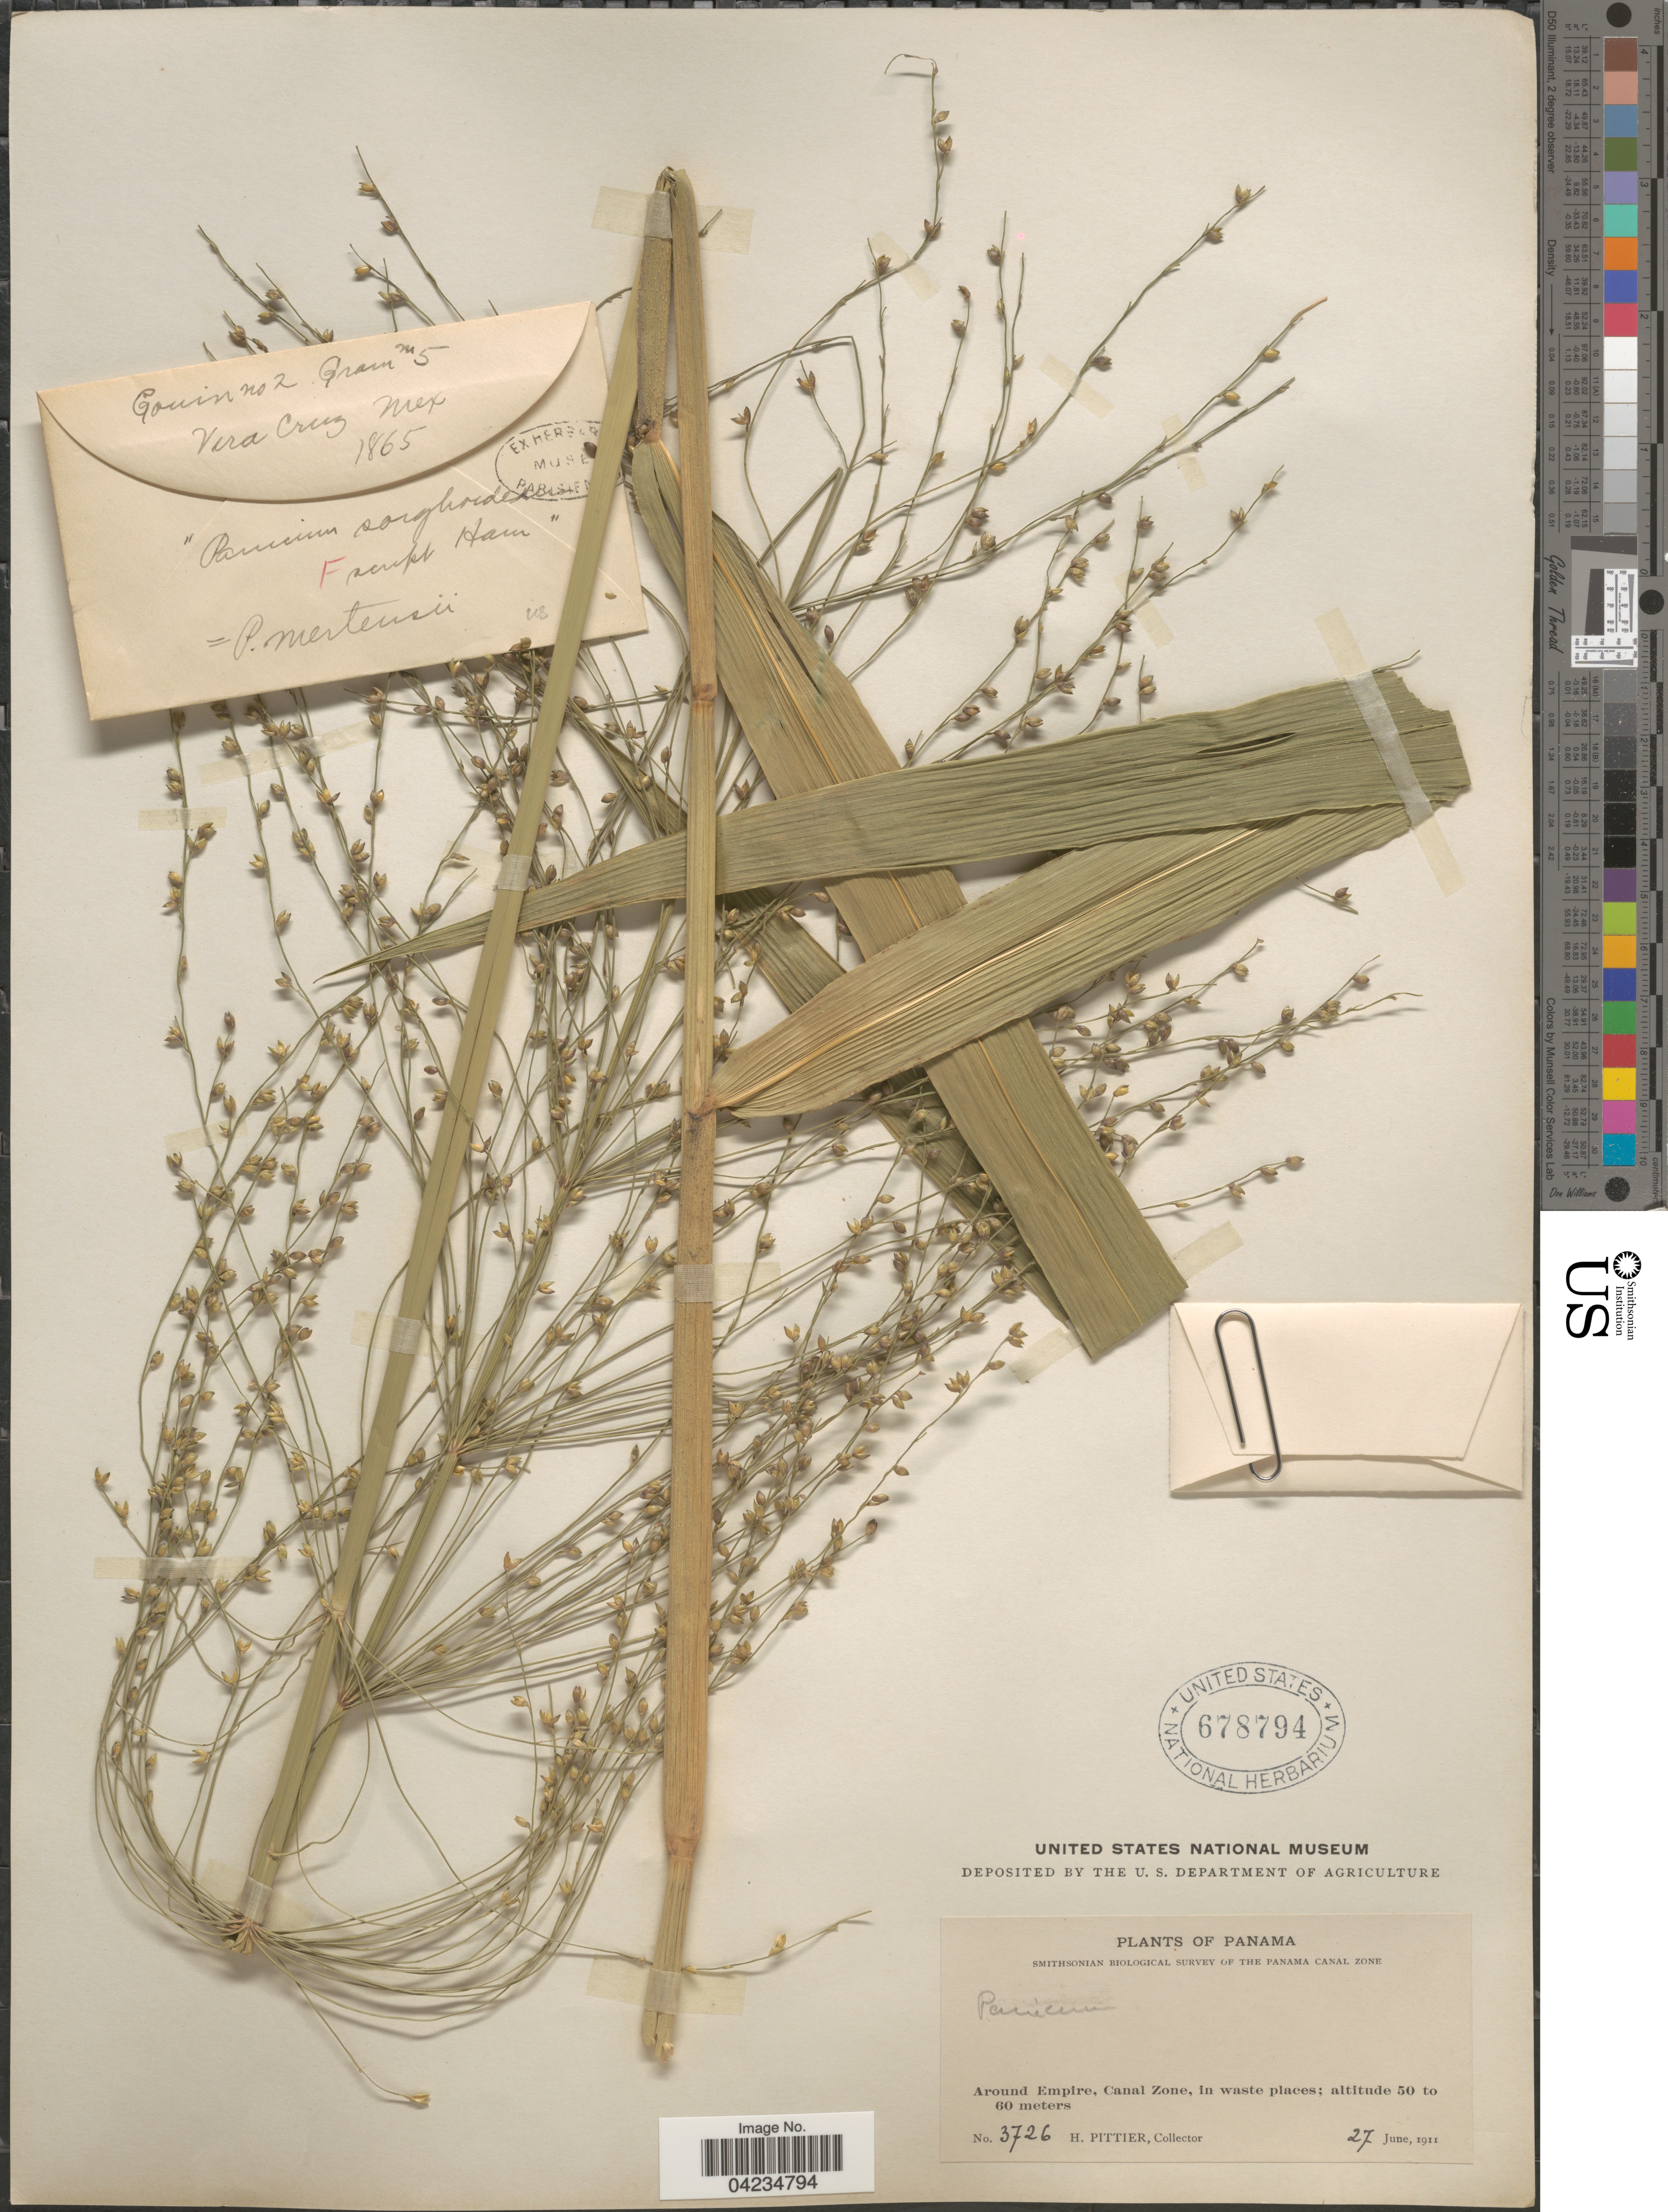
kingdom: Plantae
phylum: Tracheophyta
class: Liliopsida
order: Poales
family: Poaceae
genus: Stephostachys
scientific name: Stephostachys mertensii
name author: (Roth) Zuloaga & Marrone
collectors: H. F. Pittier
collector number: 3726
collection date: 1911-06-27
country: Panama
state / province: Colón / Panamá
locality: Smithsonian Biological Survey of the Panama Canal Zone. Around Empire, Canal Zone, in waste places.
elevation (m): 50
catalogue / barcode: US 678794